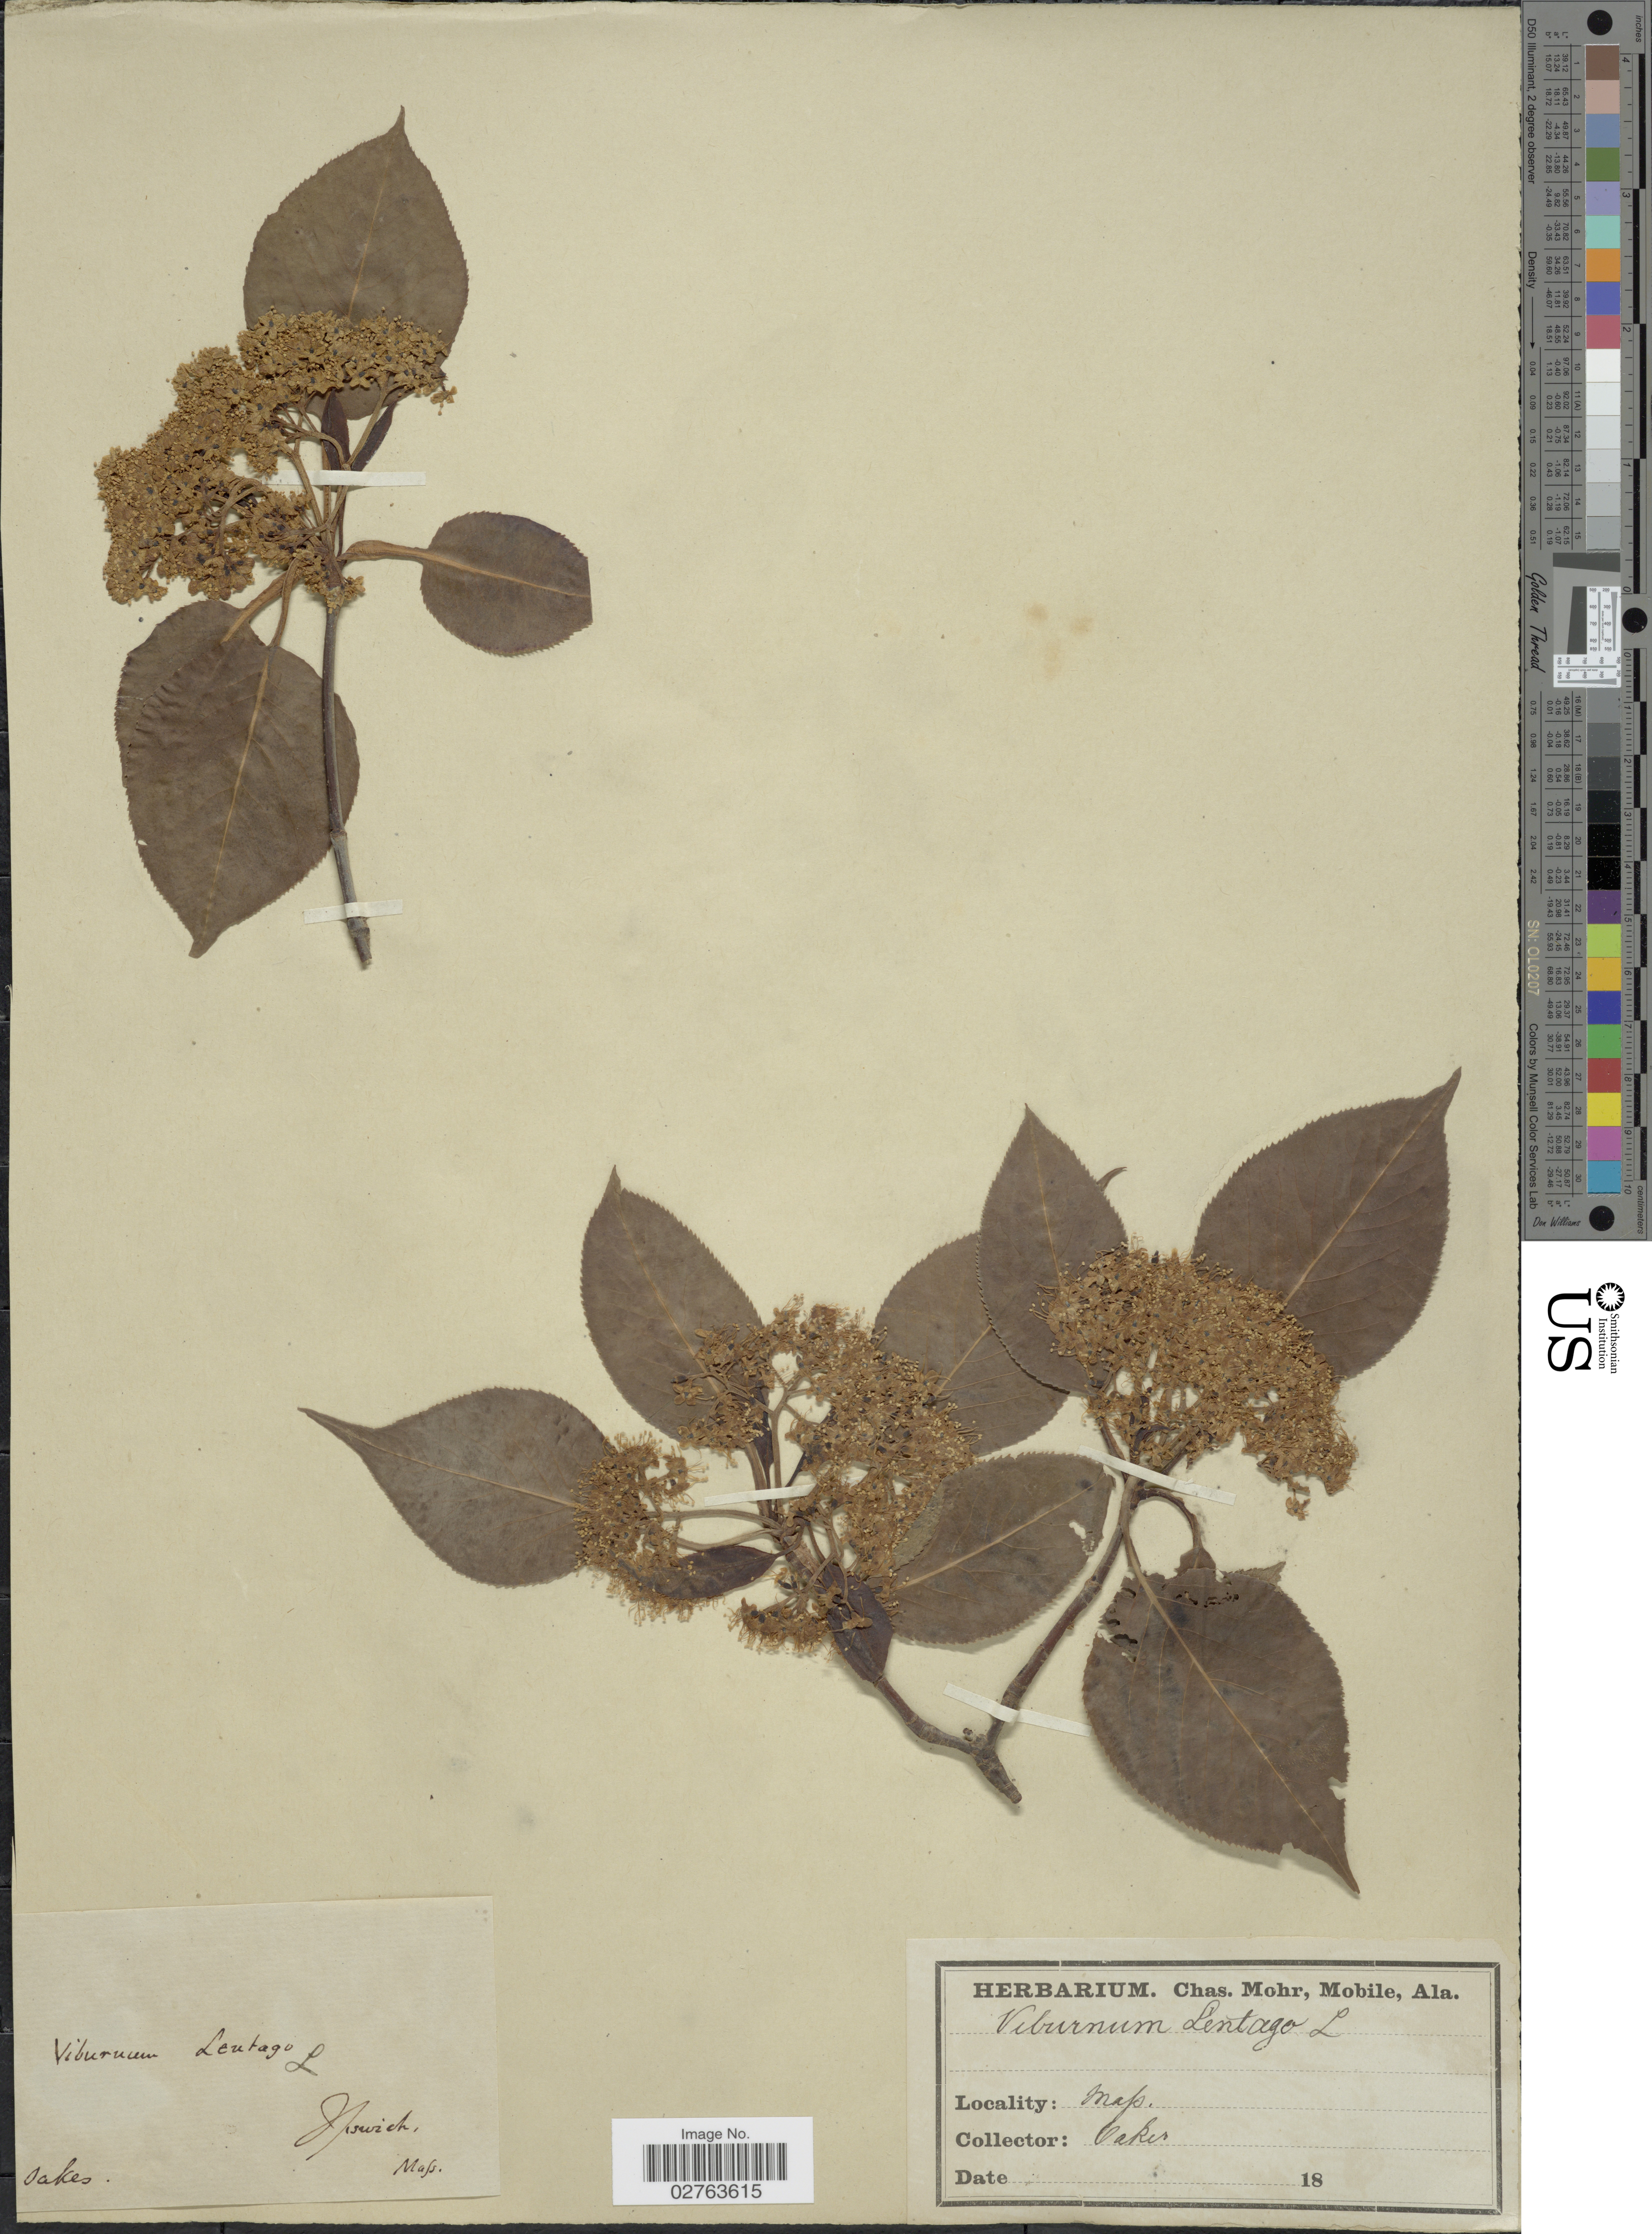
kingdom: Plantae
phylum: Tracheophyta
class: Magnoliopsida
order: Dipsacales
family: Viburnaceae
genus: Viburnum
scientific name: Viburnum lentago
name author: L.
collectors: -. Oakes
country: United States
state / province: Massachusetts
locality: Ipswich.